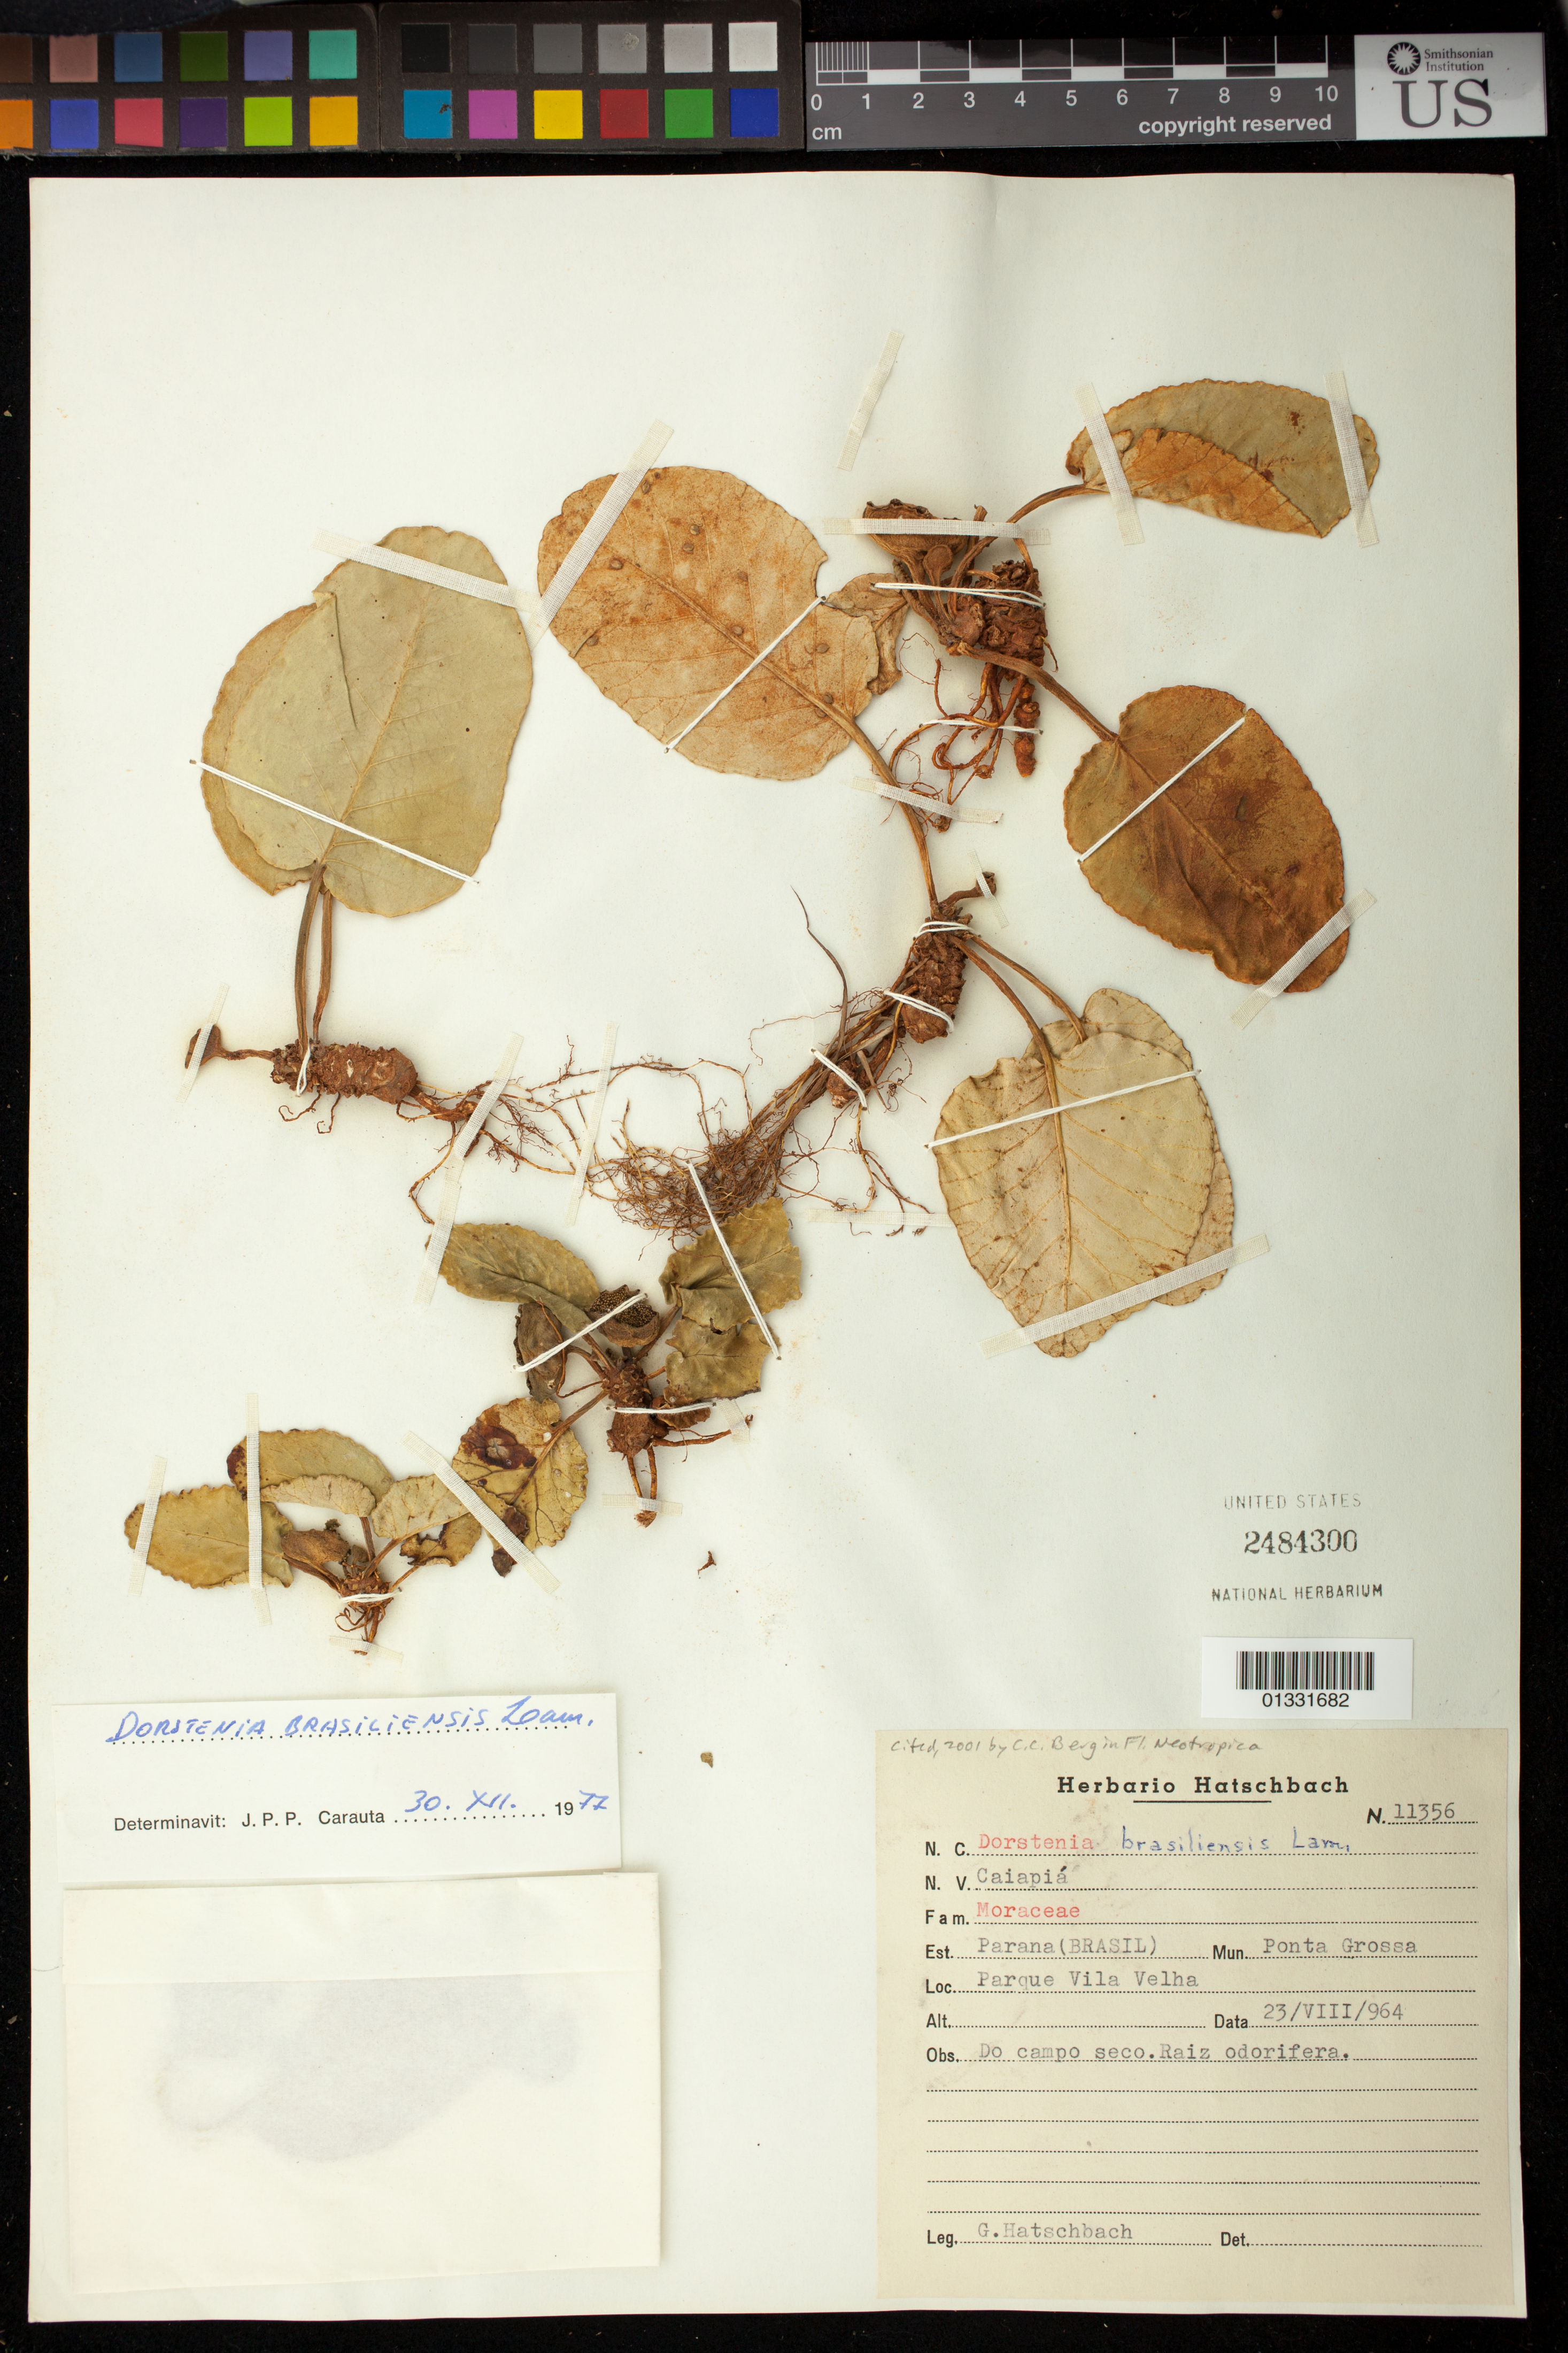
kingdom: Plantae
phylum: Tracheophyta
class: Magnoliopsida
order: Rosales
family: Moraceae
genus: Dorstenia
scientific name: Dorstenia brasiliensis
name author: Lam.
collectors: G. Hatschbach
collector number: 11356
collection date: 1964-08-23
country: Brazil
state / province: Paraná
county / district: Ponta Grossa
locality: Parque Vila Velha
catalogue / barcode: US 2484300